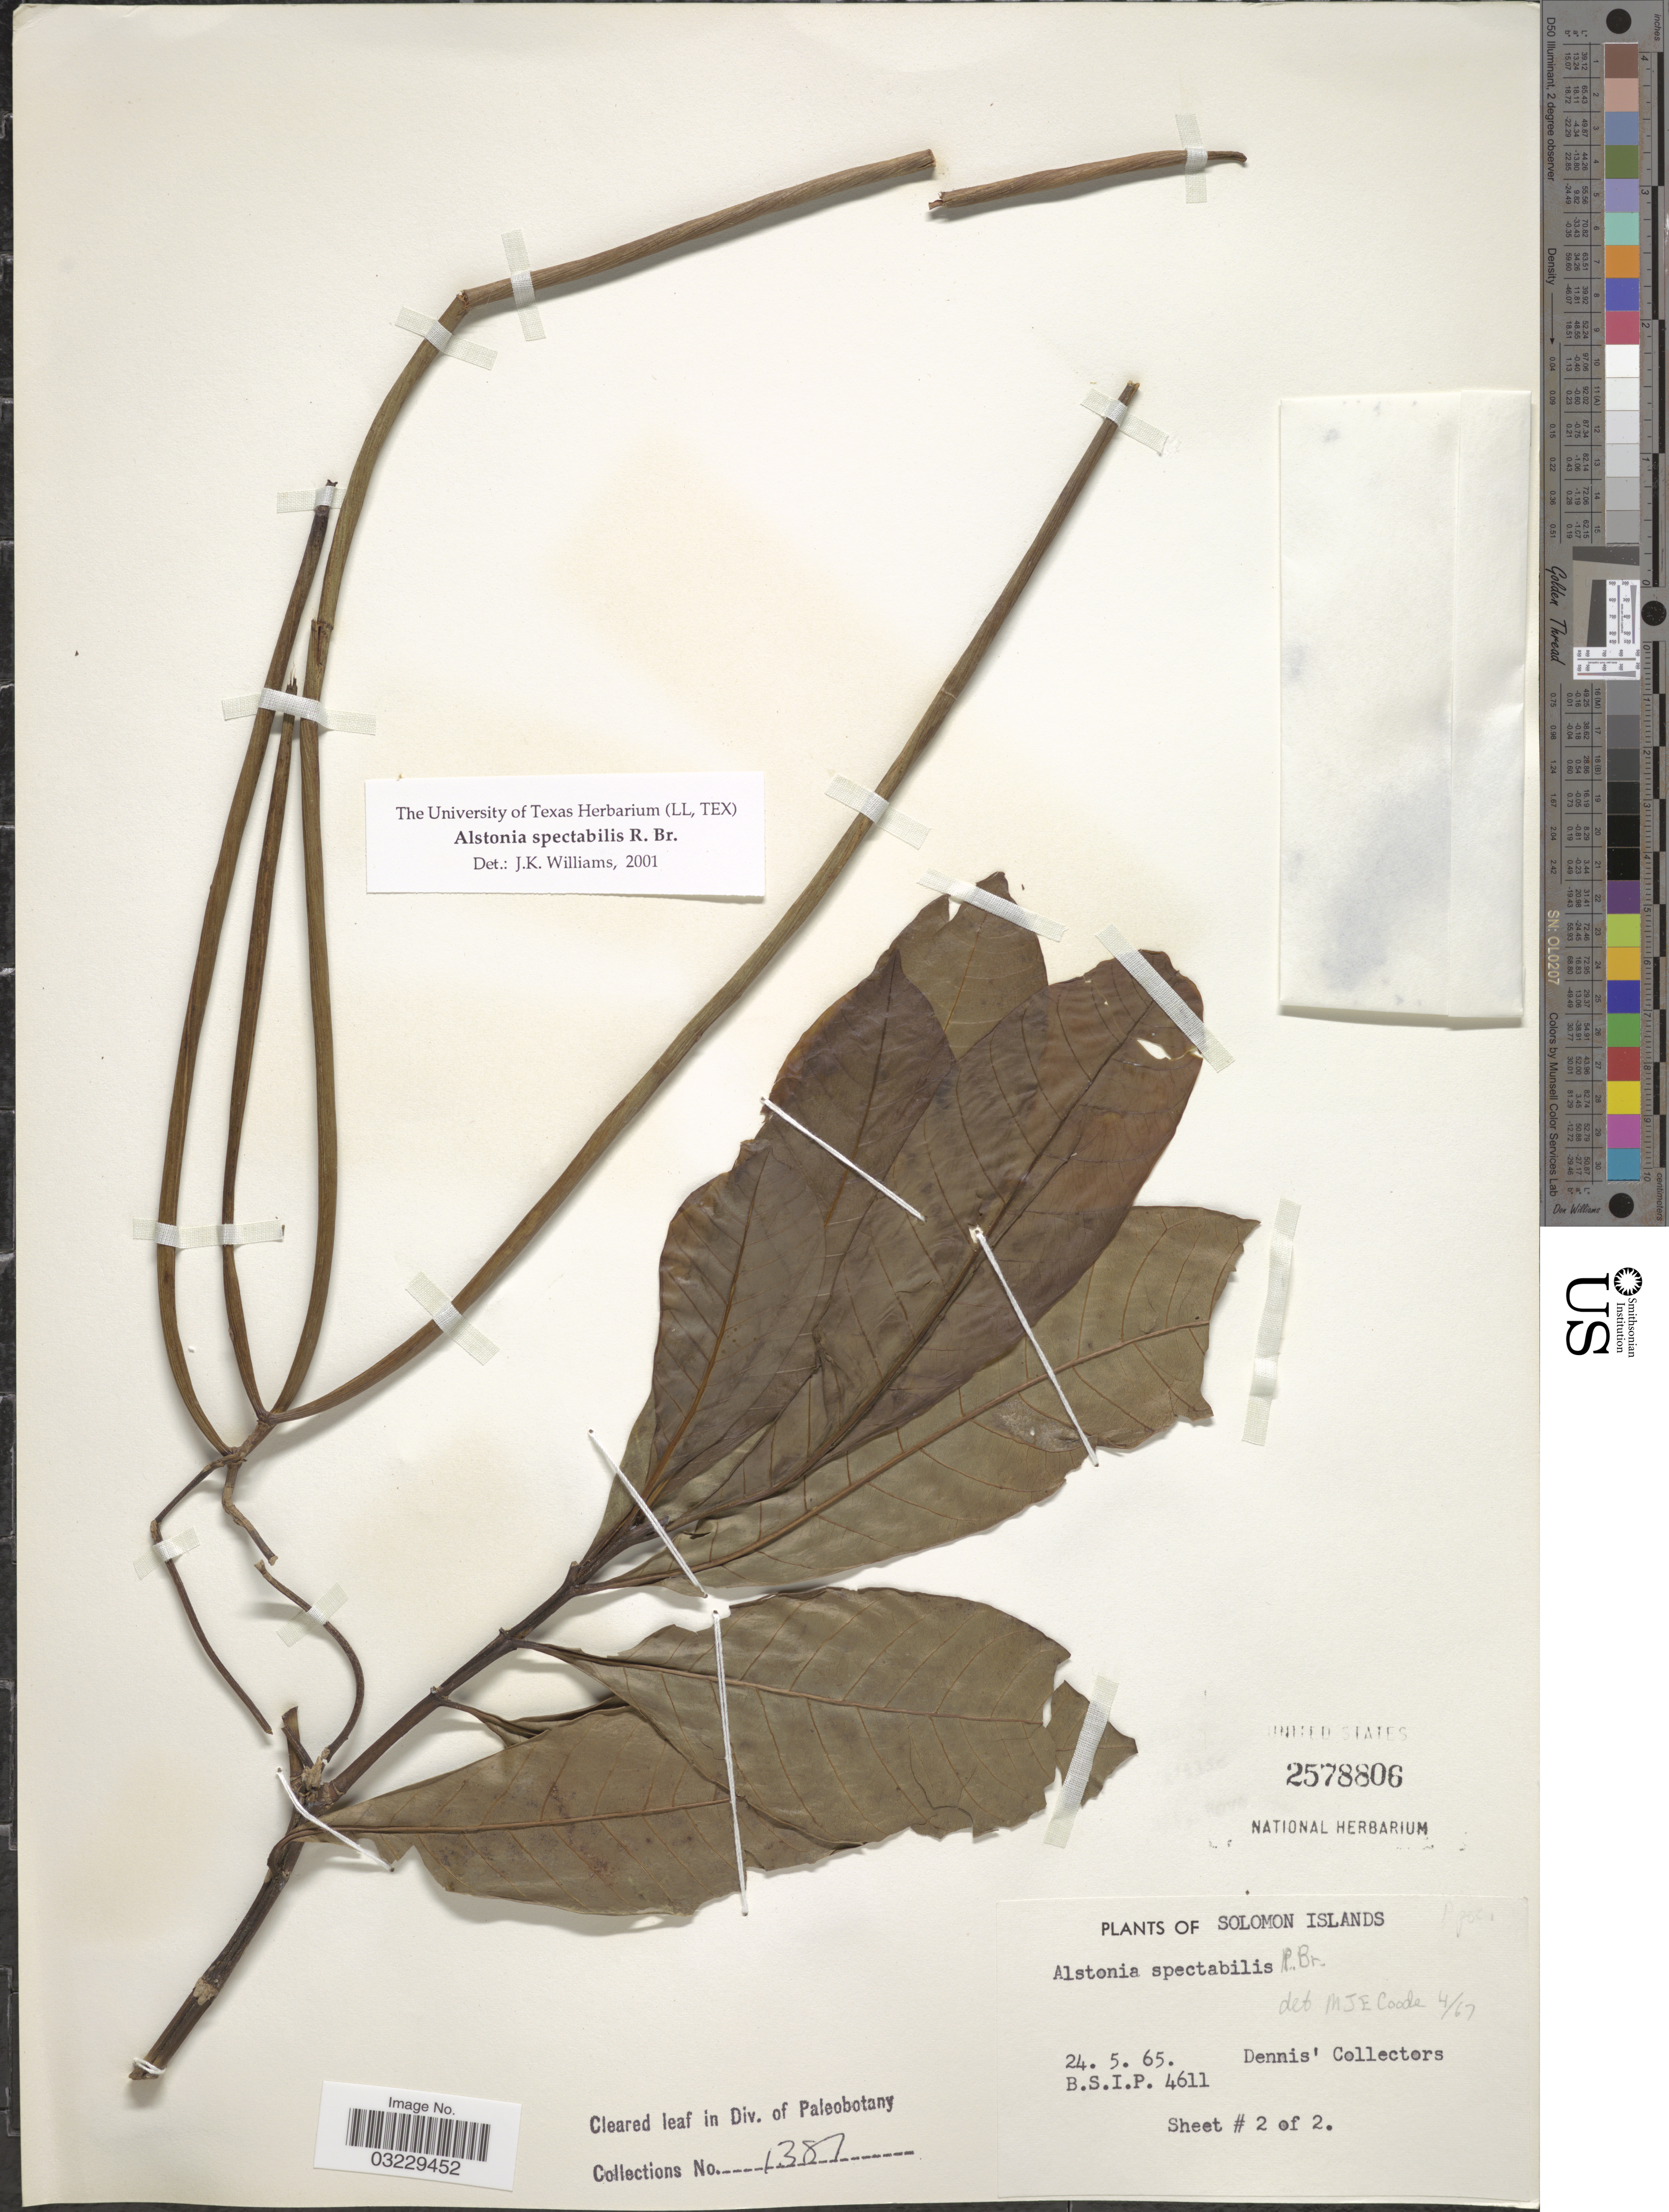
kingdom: Plantae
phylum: Tracheophyta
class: Magnoliopsida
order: Gentianales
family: Apocynaceae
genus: Alstonia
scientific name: Alstonia spectabilis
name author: R. Br.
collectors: Dennis' Collectors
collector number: BSIP4611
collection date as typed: Transcribed d/m/y: 24/5/65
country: Solomon Islands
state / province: Solomon Islands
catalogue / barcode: US 2578806